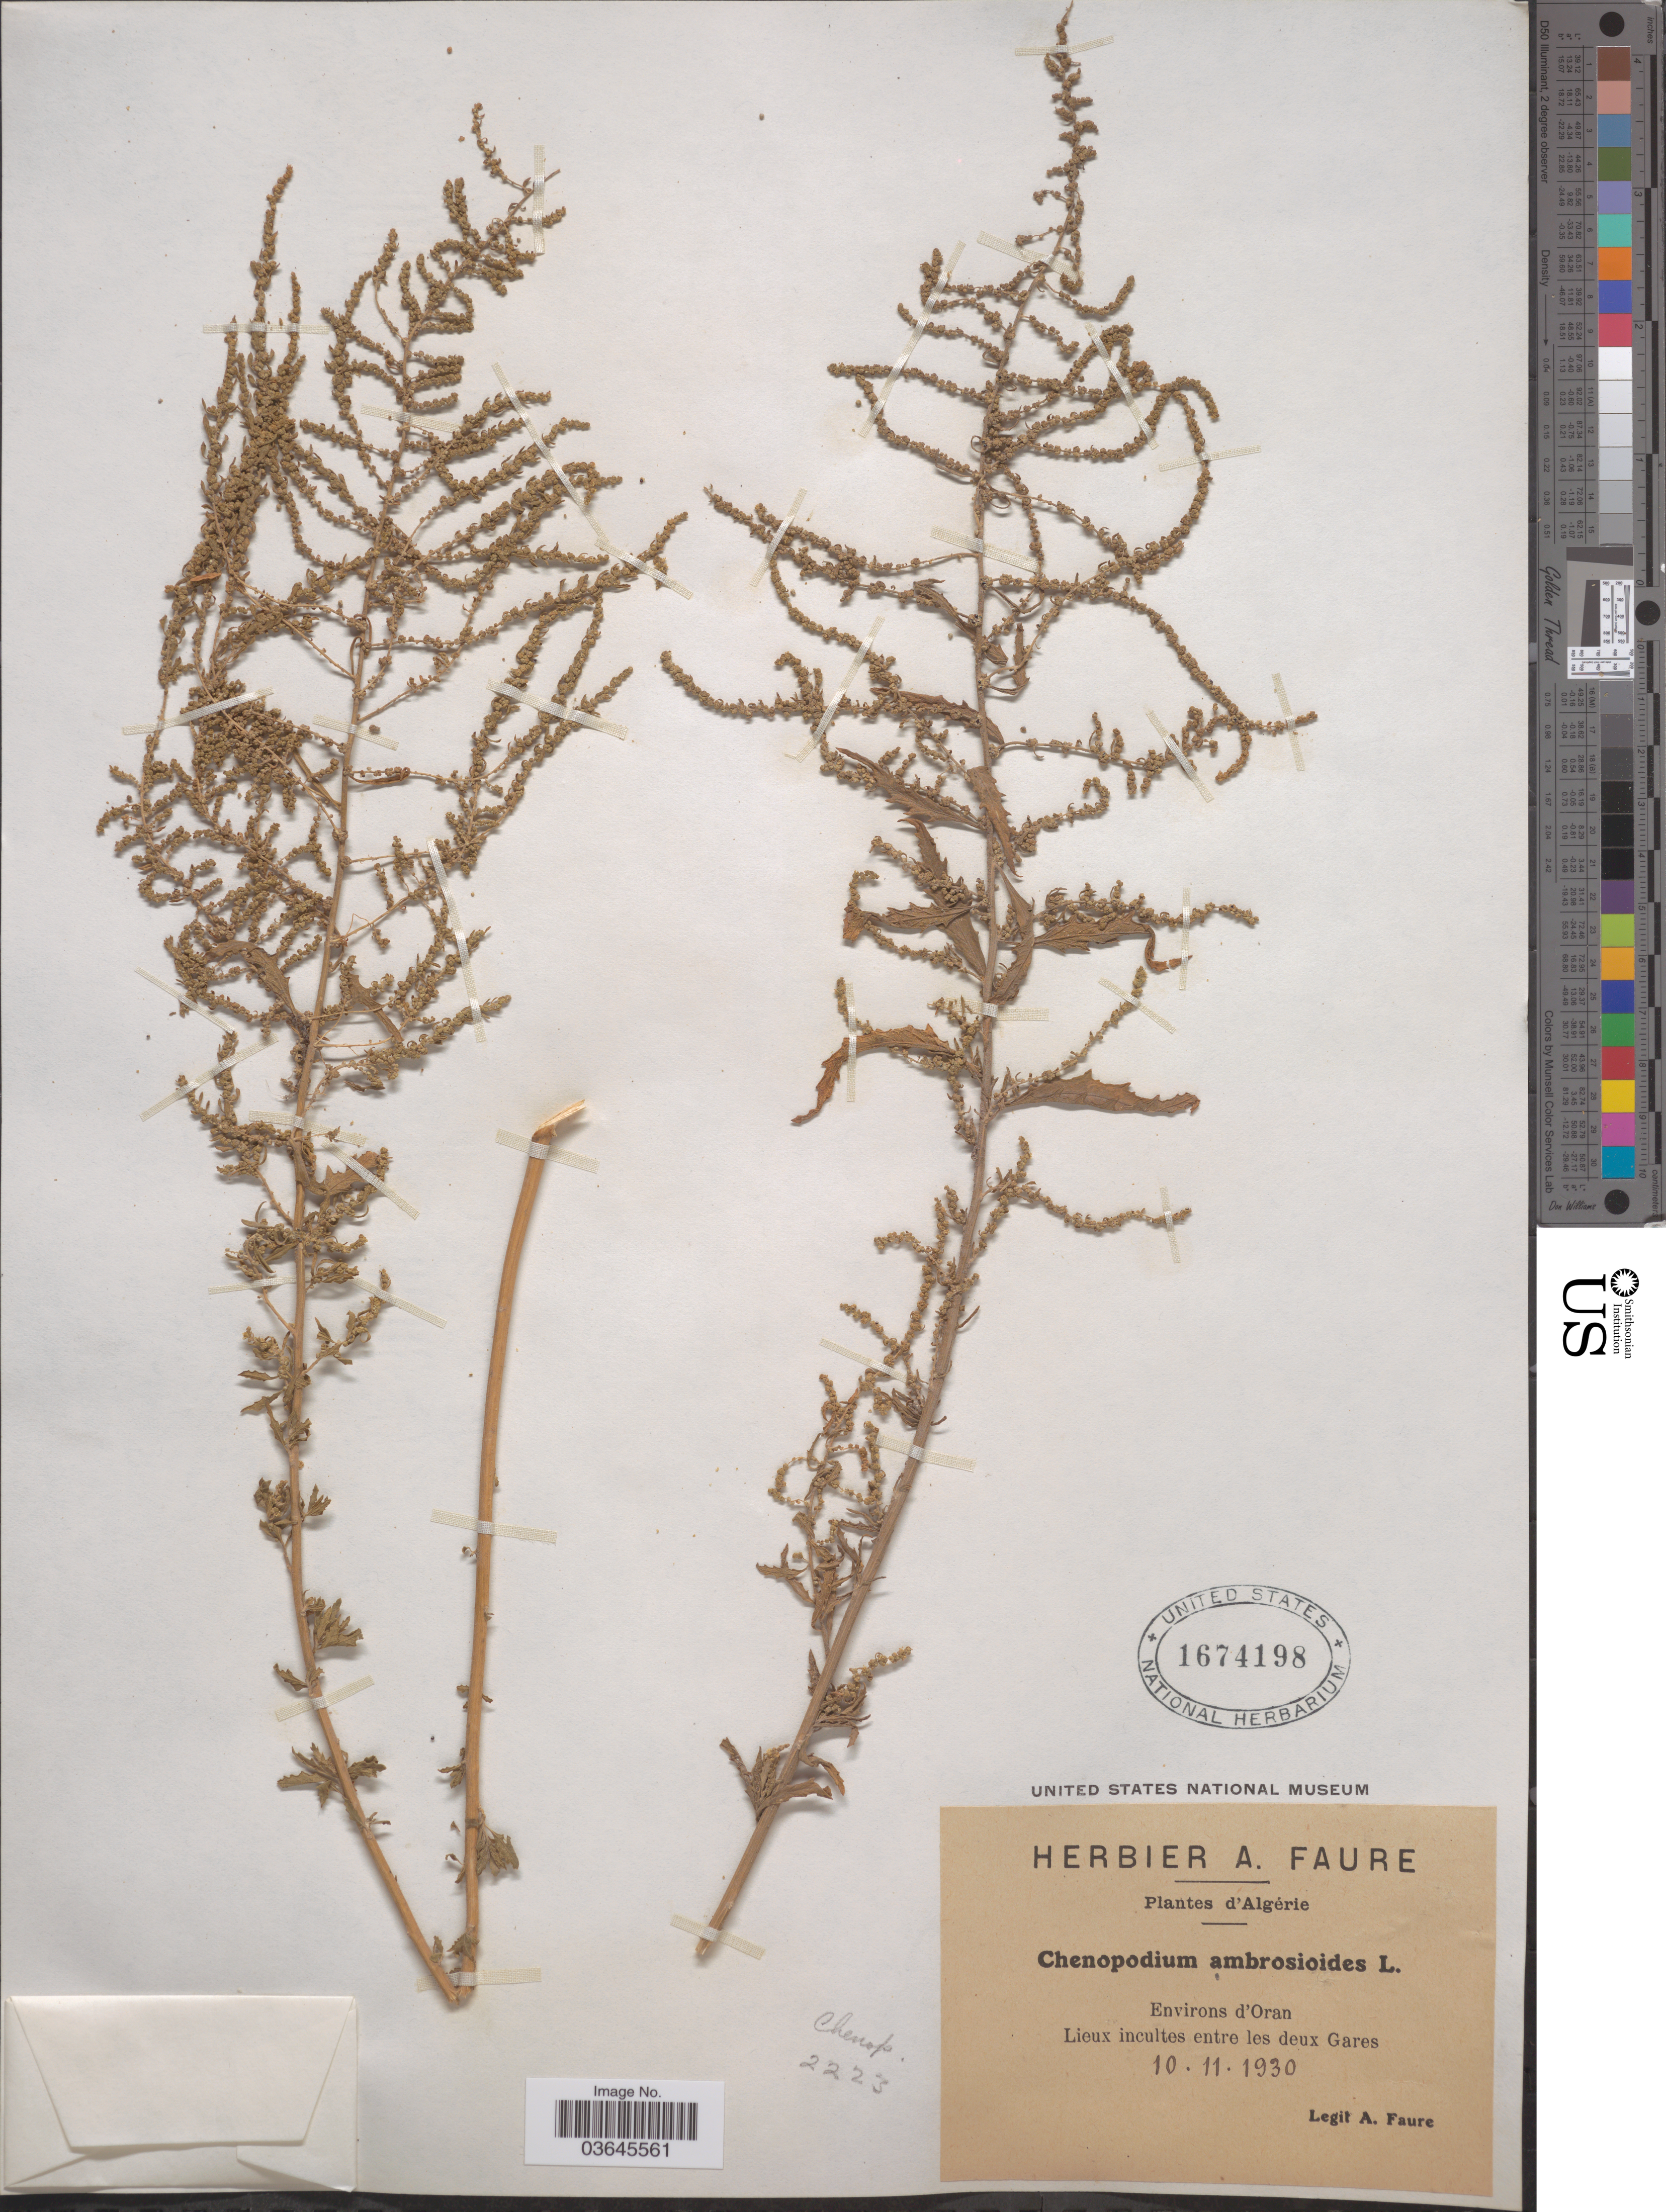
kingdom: Plantae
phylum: Tracheophyta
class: Magnoliopsida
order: Caryophyllales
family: Amaranthaceae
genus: Chenopodium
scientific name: Chenopodium ambrosioides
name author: L.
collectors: A. Faure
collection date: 1930-11-10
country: Algeria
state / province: Oran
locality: Environs d'Oran. Lieux incultes entre les deux Gares.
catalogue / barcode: US 1674198